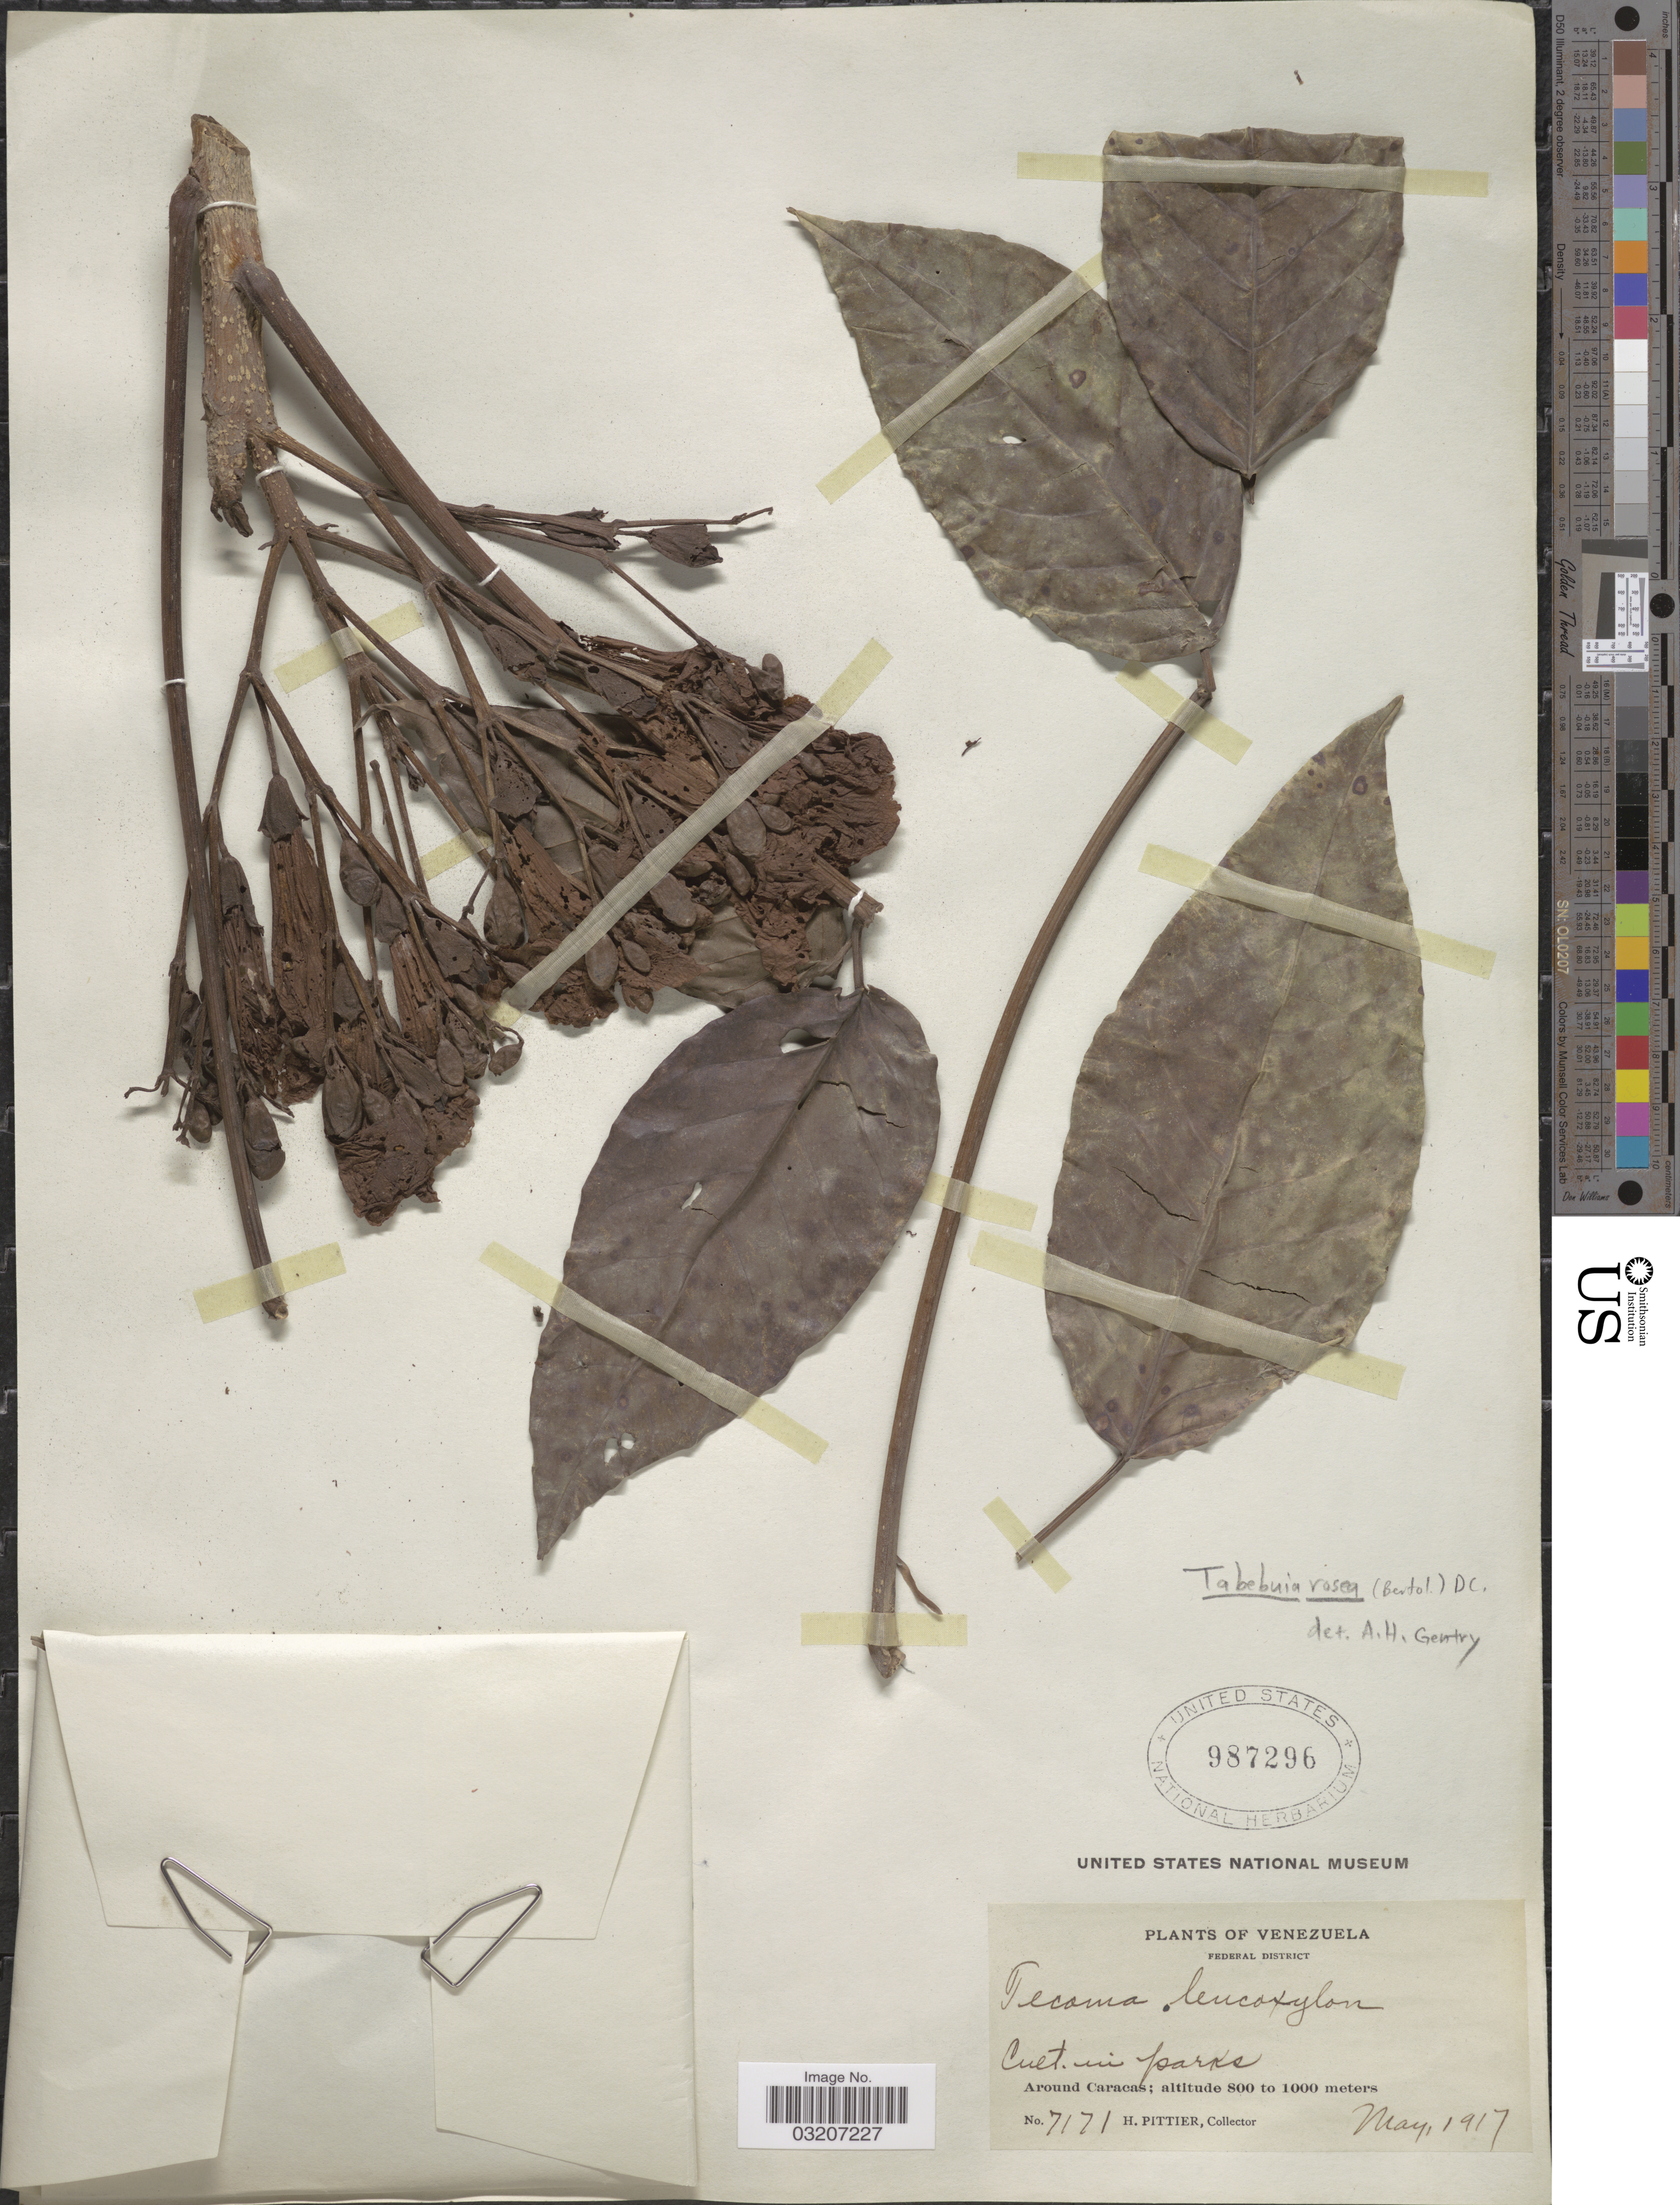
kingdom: Plantae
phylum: Tracheophyta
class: Magnoliopsida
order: Lamiales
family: Bignoniaceae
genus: Tabebuia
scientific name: Tabebuia rosea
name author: (Bertol.) DC.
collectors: H. F. Pittier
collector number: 7171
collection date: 1917-05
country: Venezuela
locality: Federal District. Around Caracas.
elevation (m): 800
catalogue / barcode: US 987296